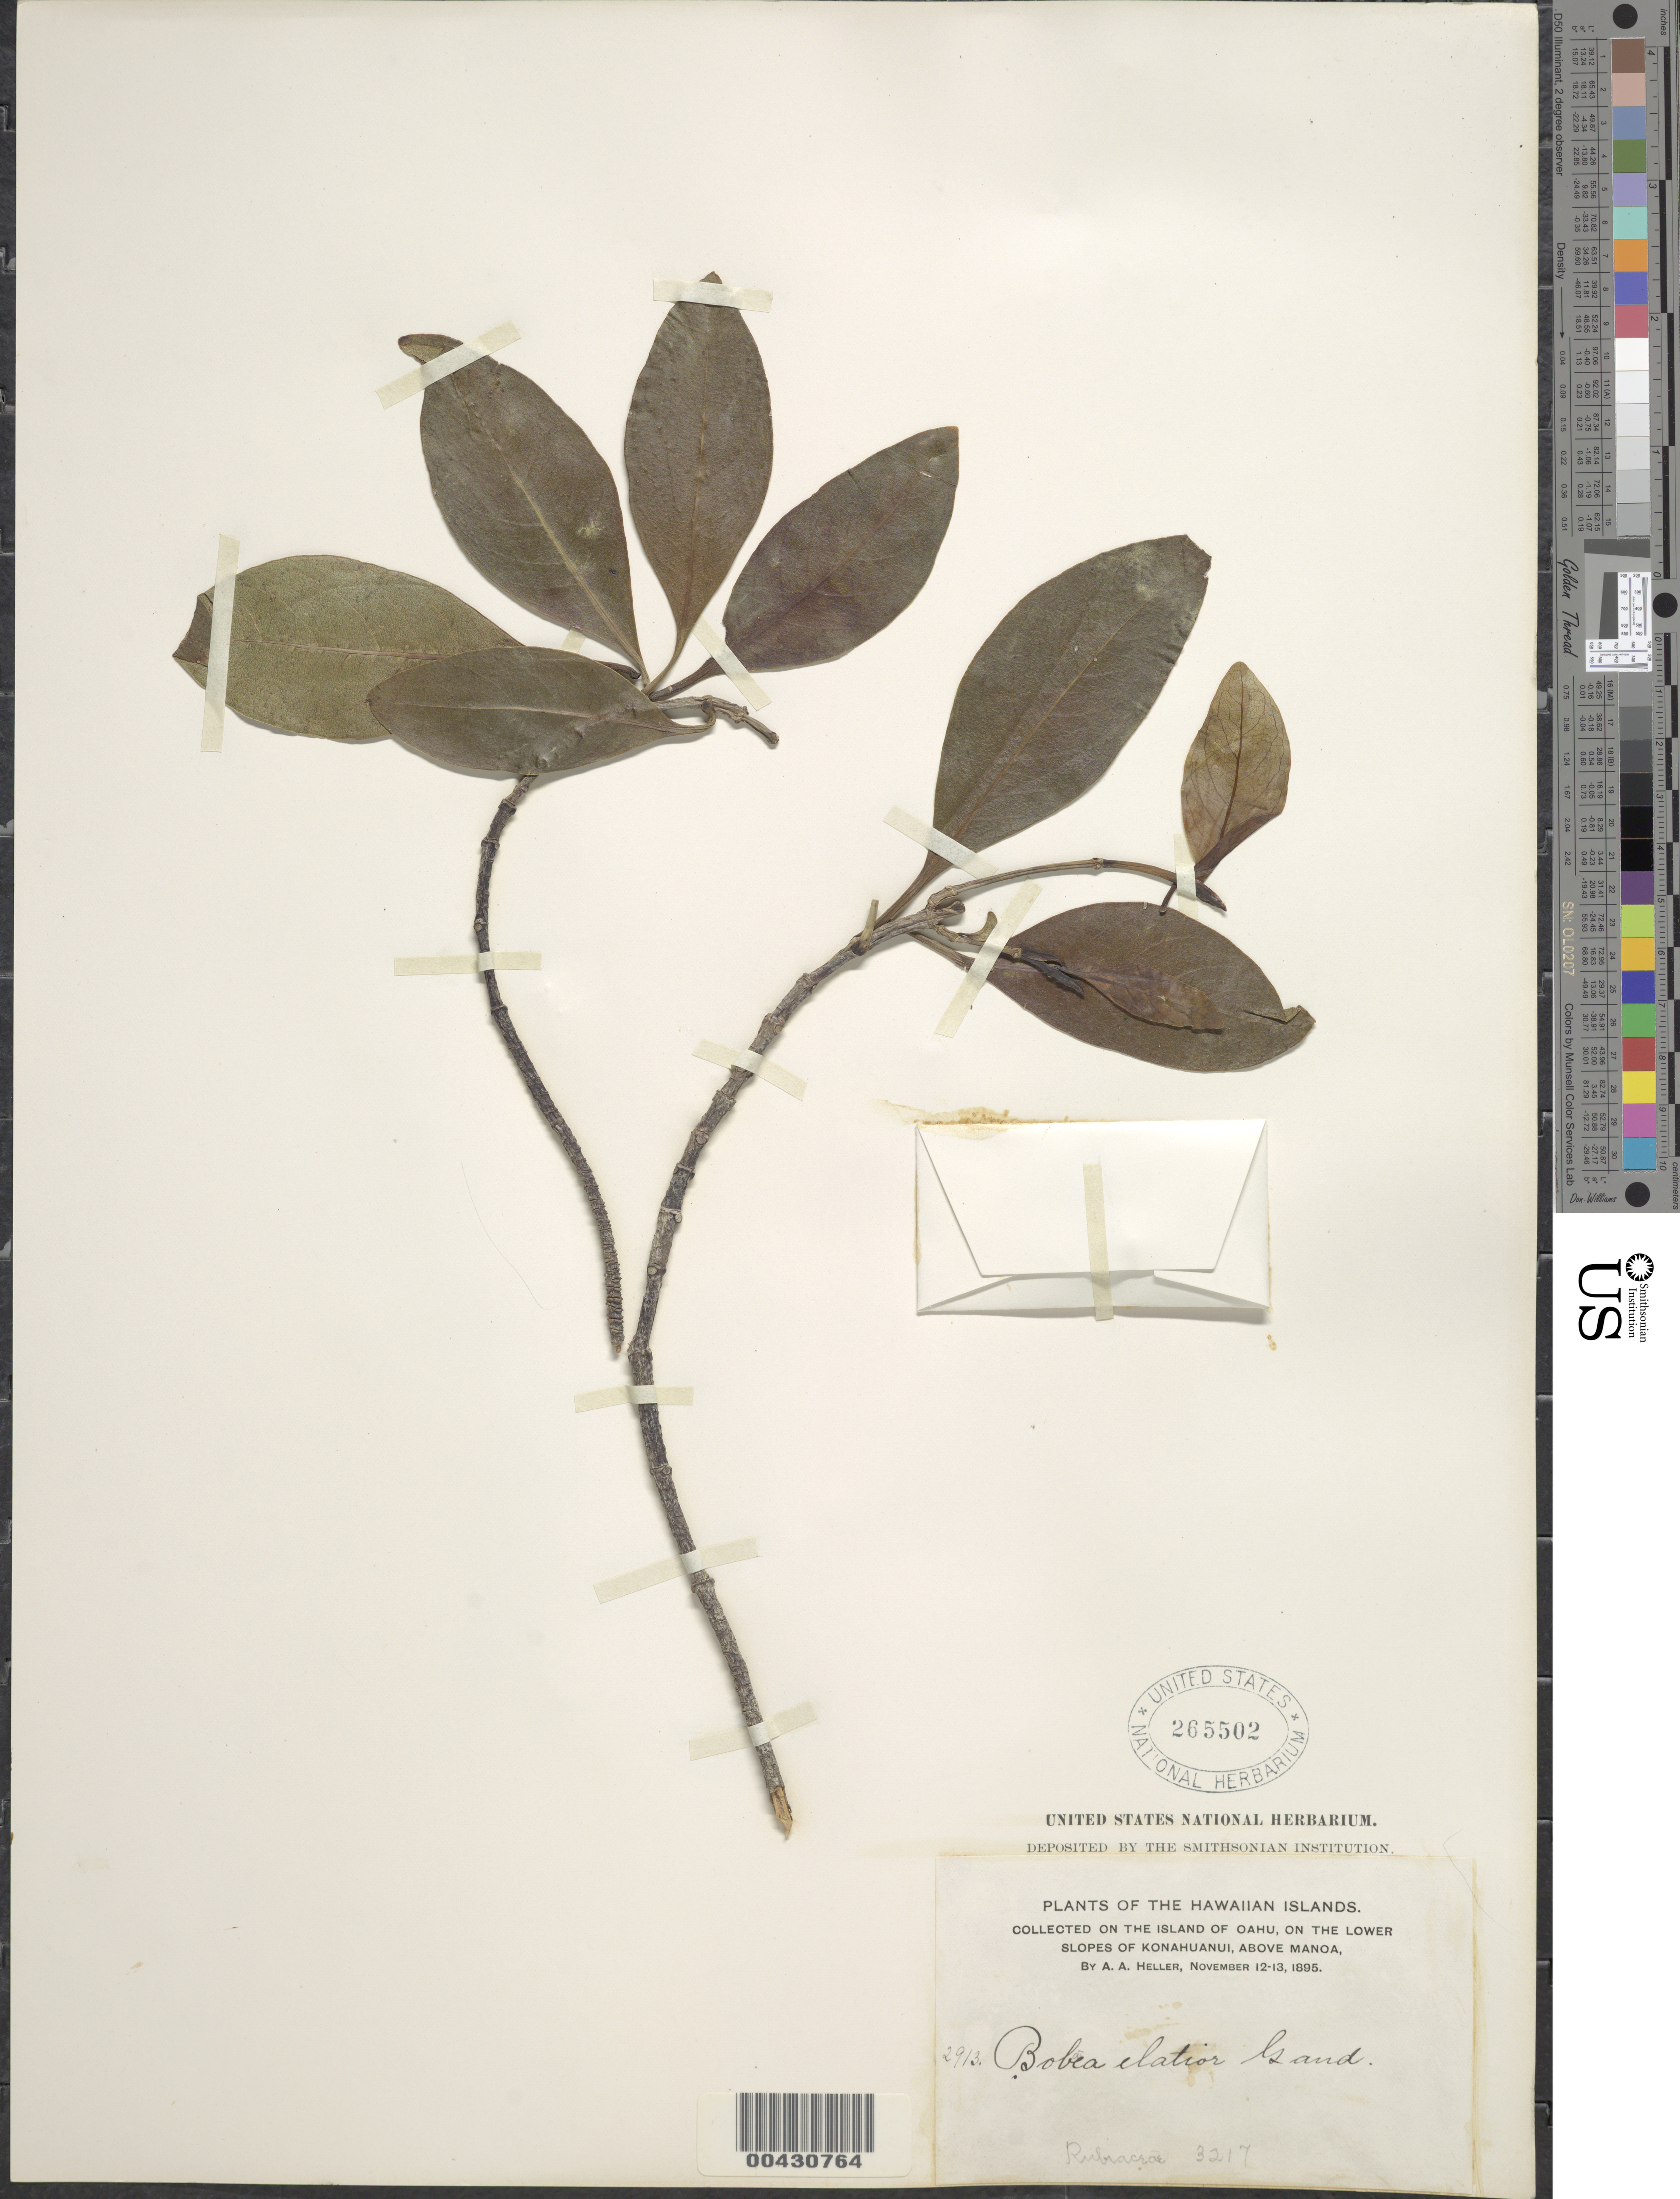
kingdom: Plantae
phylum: Tracheophyta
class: Magnoliopsida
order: Gentianales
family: Rubiaceae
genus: Bobea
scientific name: Bobea elatior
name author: Gaudich.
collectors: A. A. Heller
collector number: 2913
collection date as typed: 12 Nov 1895 to 13 Nov 1895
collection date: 1895-11-12/1895-11-13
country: United States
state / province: Hawaii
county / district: Honolulu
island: Oahu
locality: Lower slopes of Konahuanui, above Manoa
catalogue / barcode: US 265502